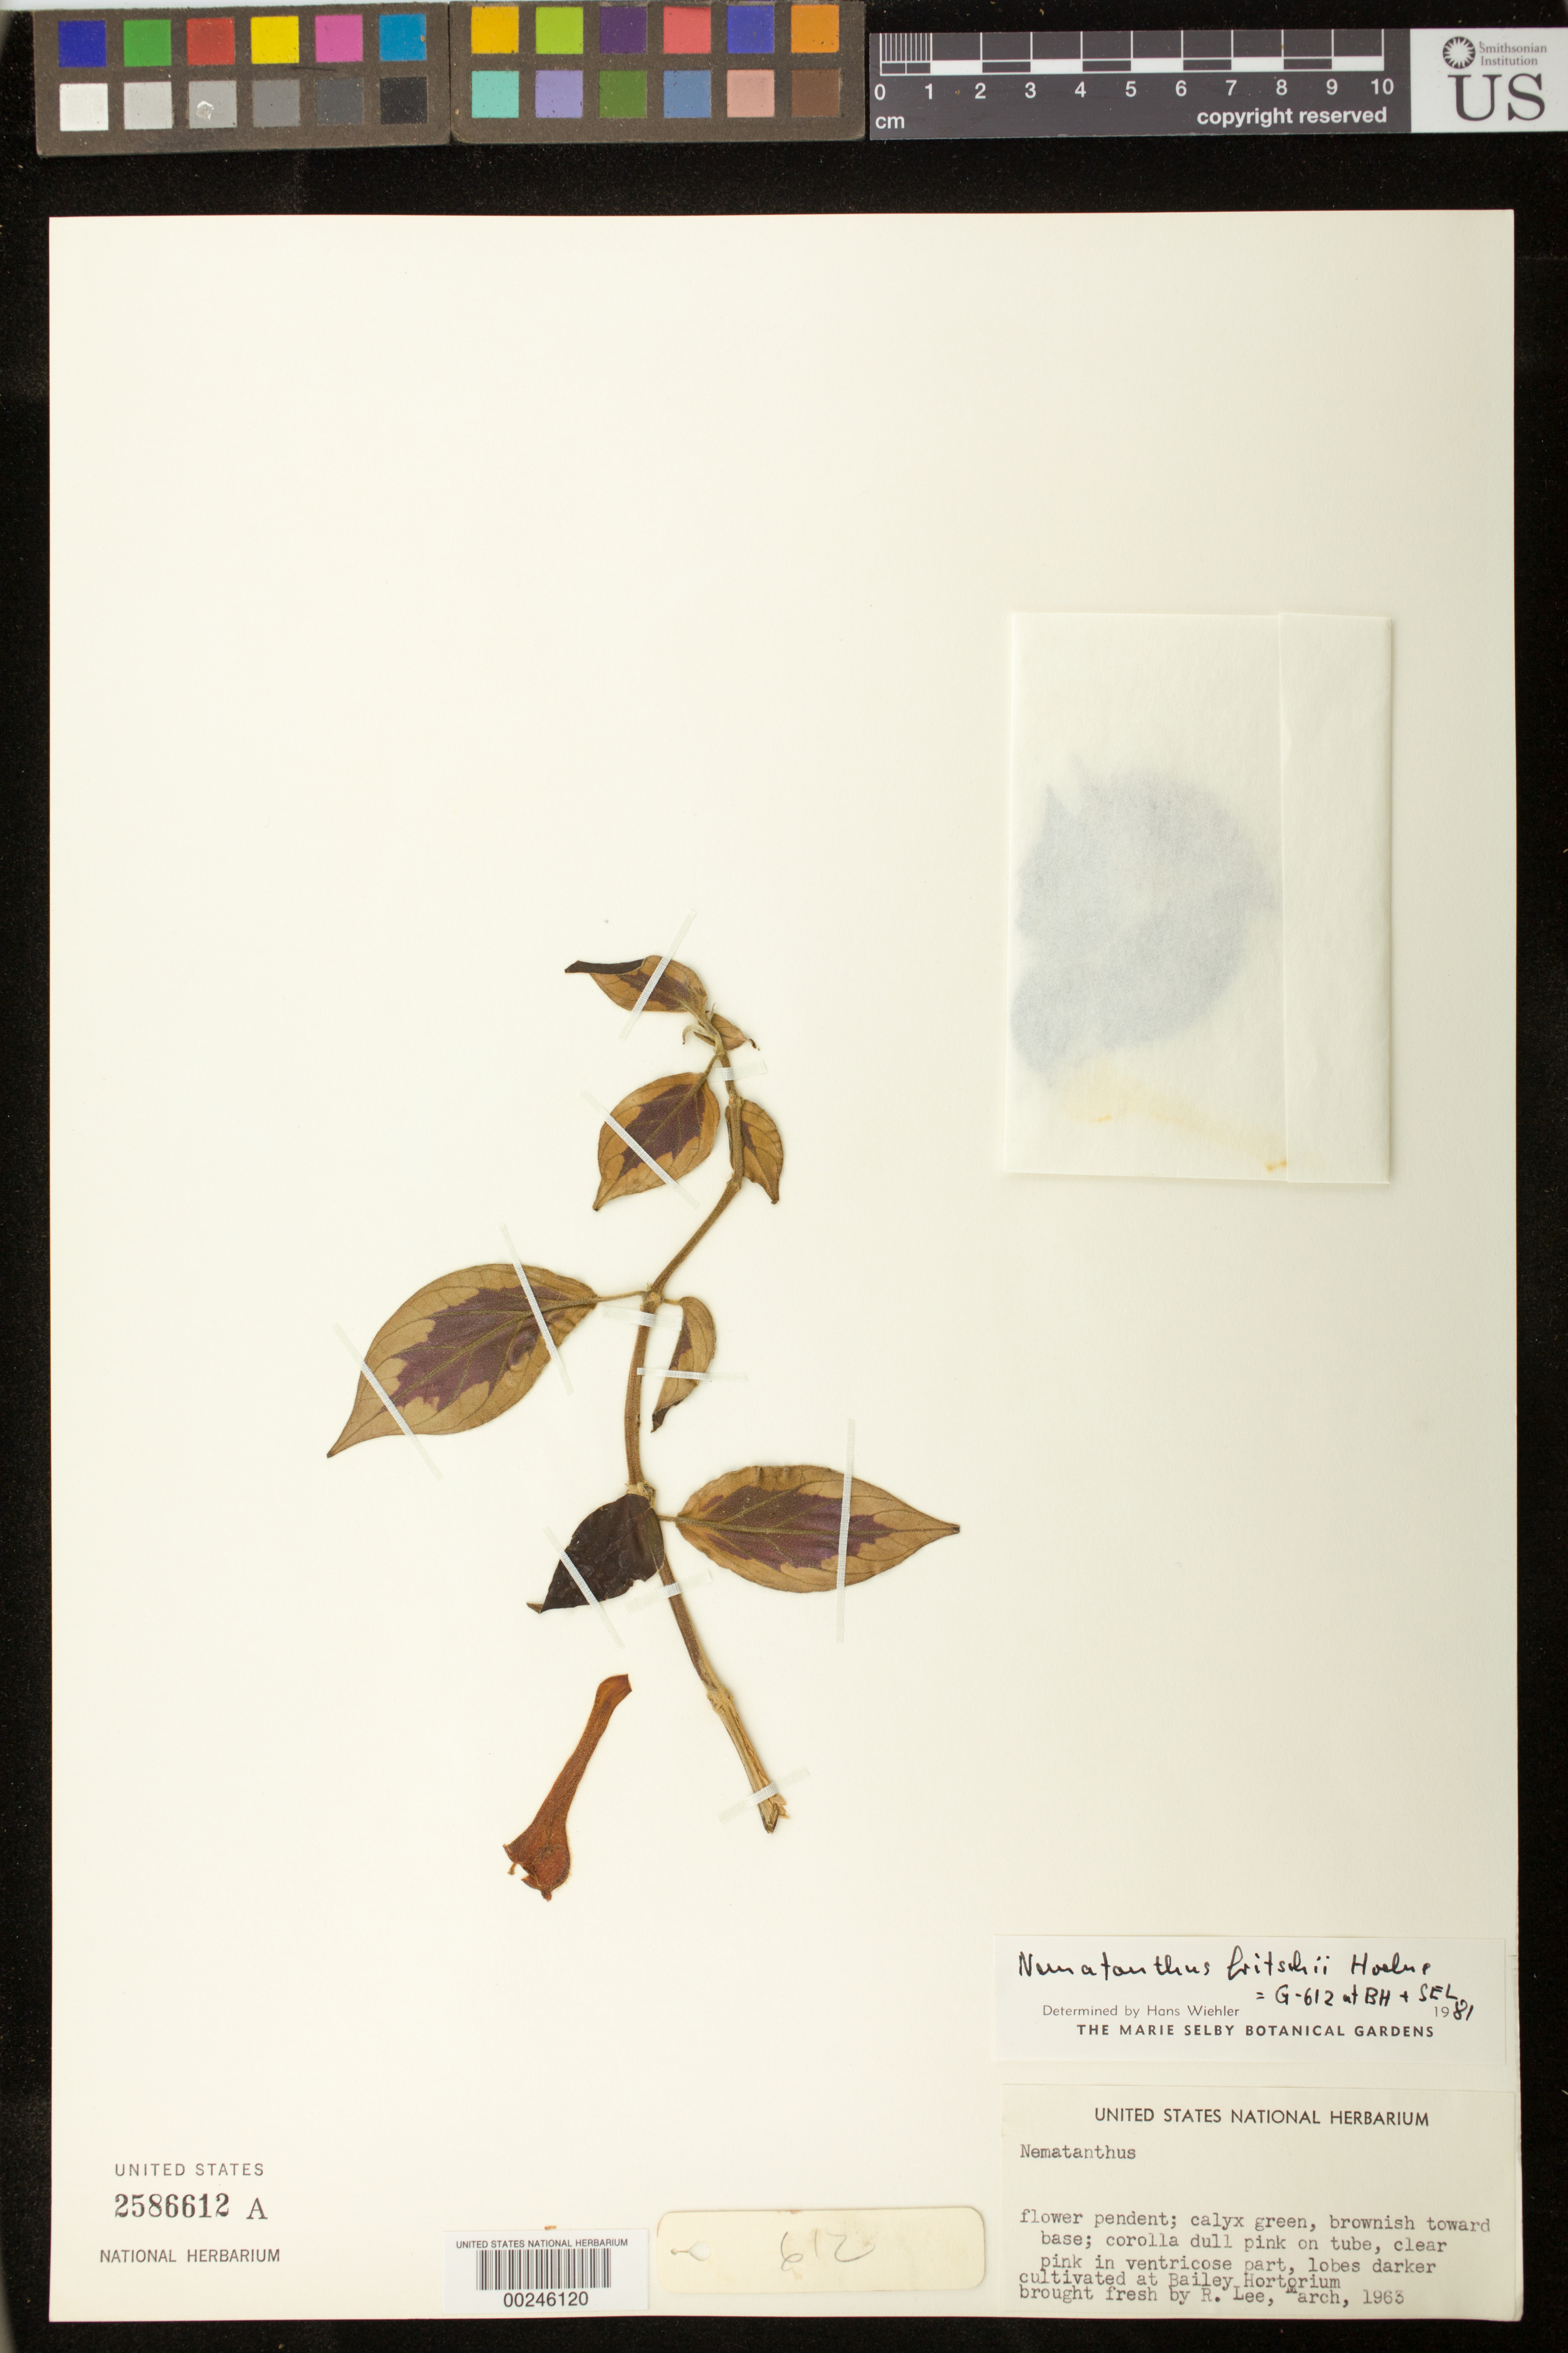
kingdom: Plantae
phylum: Tracheophyta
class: Magnoliopsida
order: Lamiales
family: Gesneriaceae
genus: Nematanthus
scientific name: Nematanthus fritschii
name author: Hoehne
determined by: Wiehler, H. J.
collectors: R. Lee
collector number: s.n. [G-612]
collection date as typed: Mar 1963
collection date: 1963-03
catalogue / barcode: US 2586612A